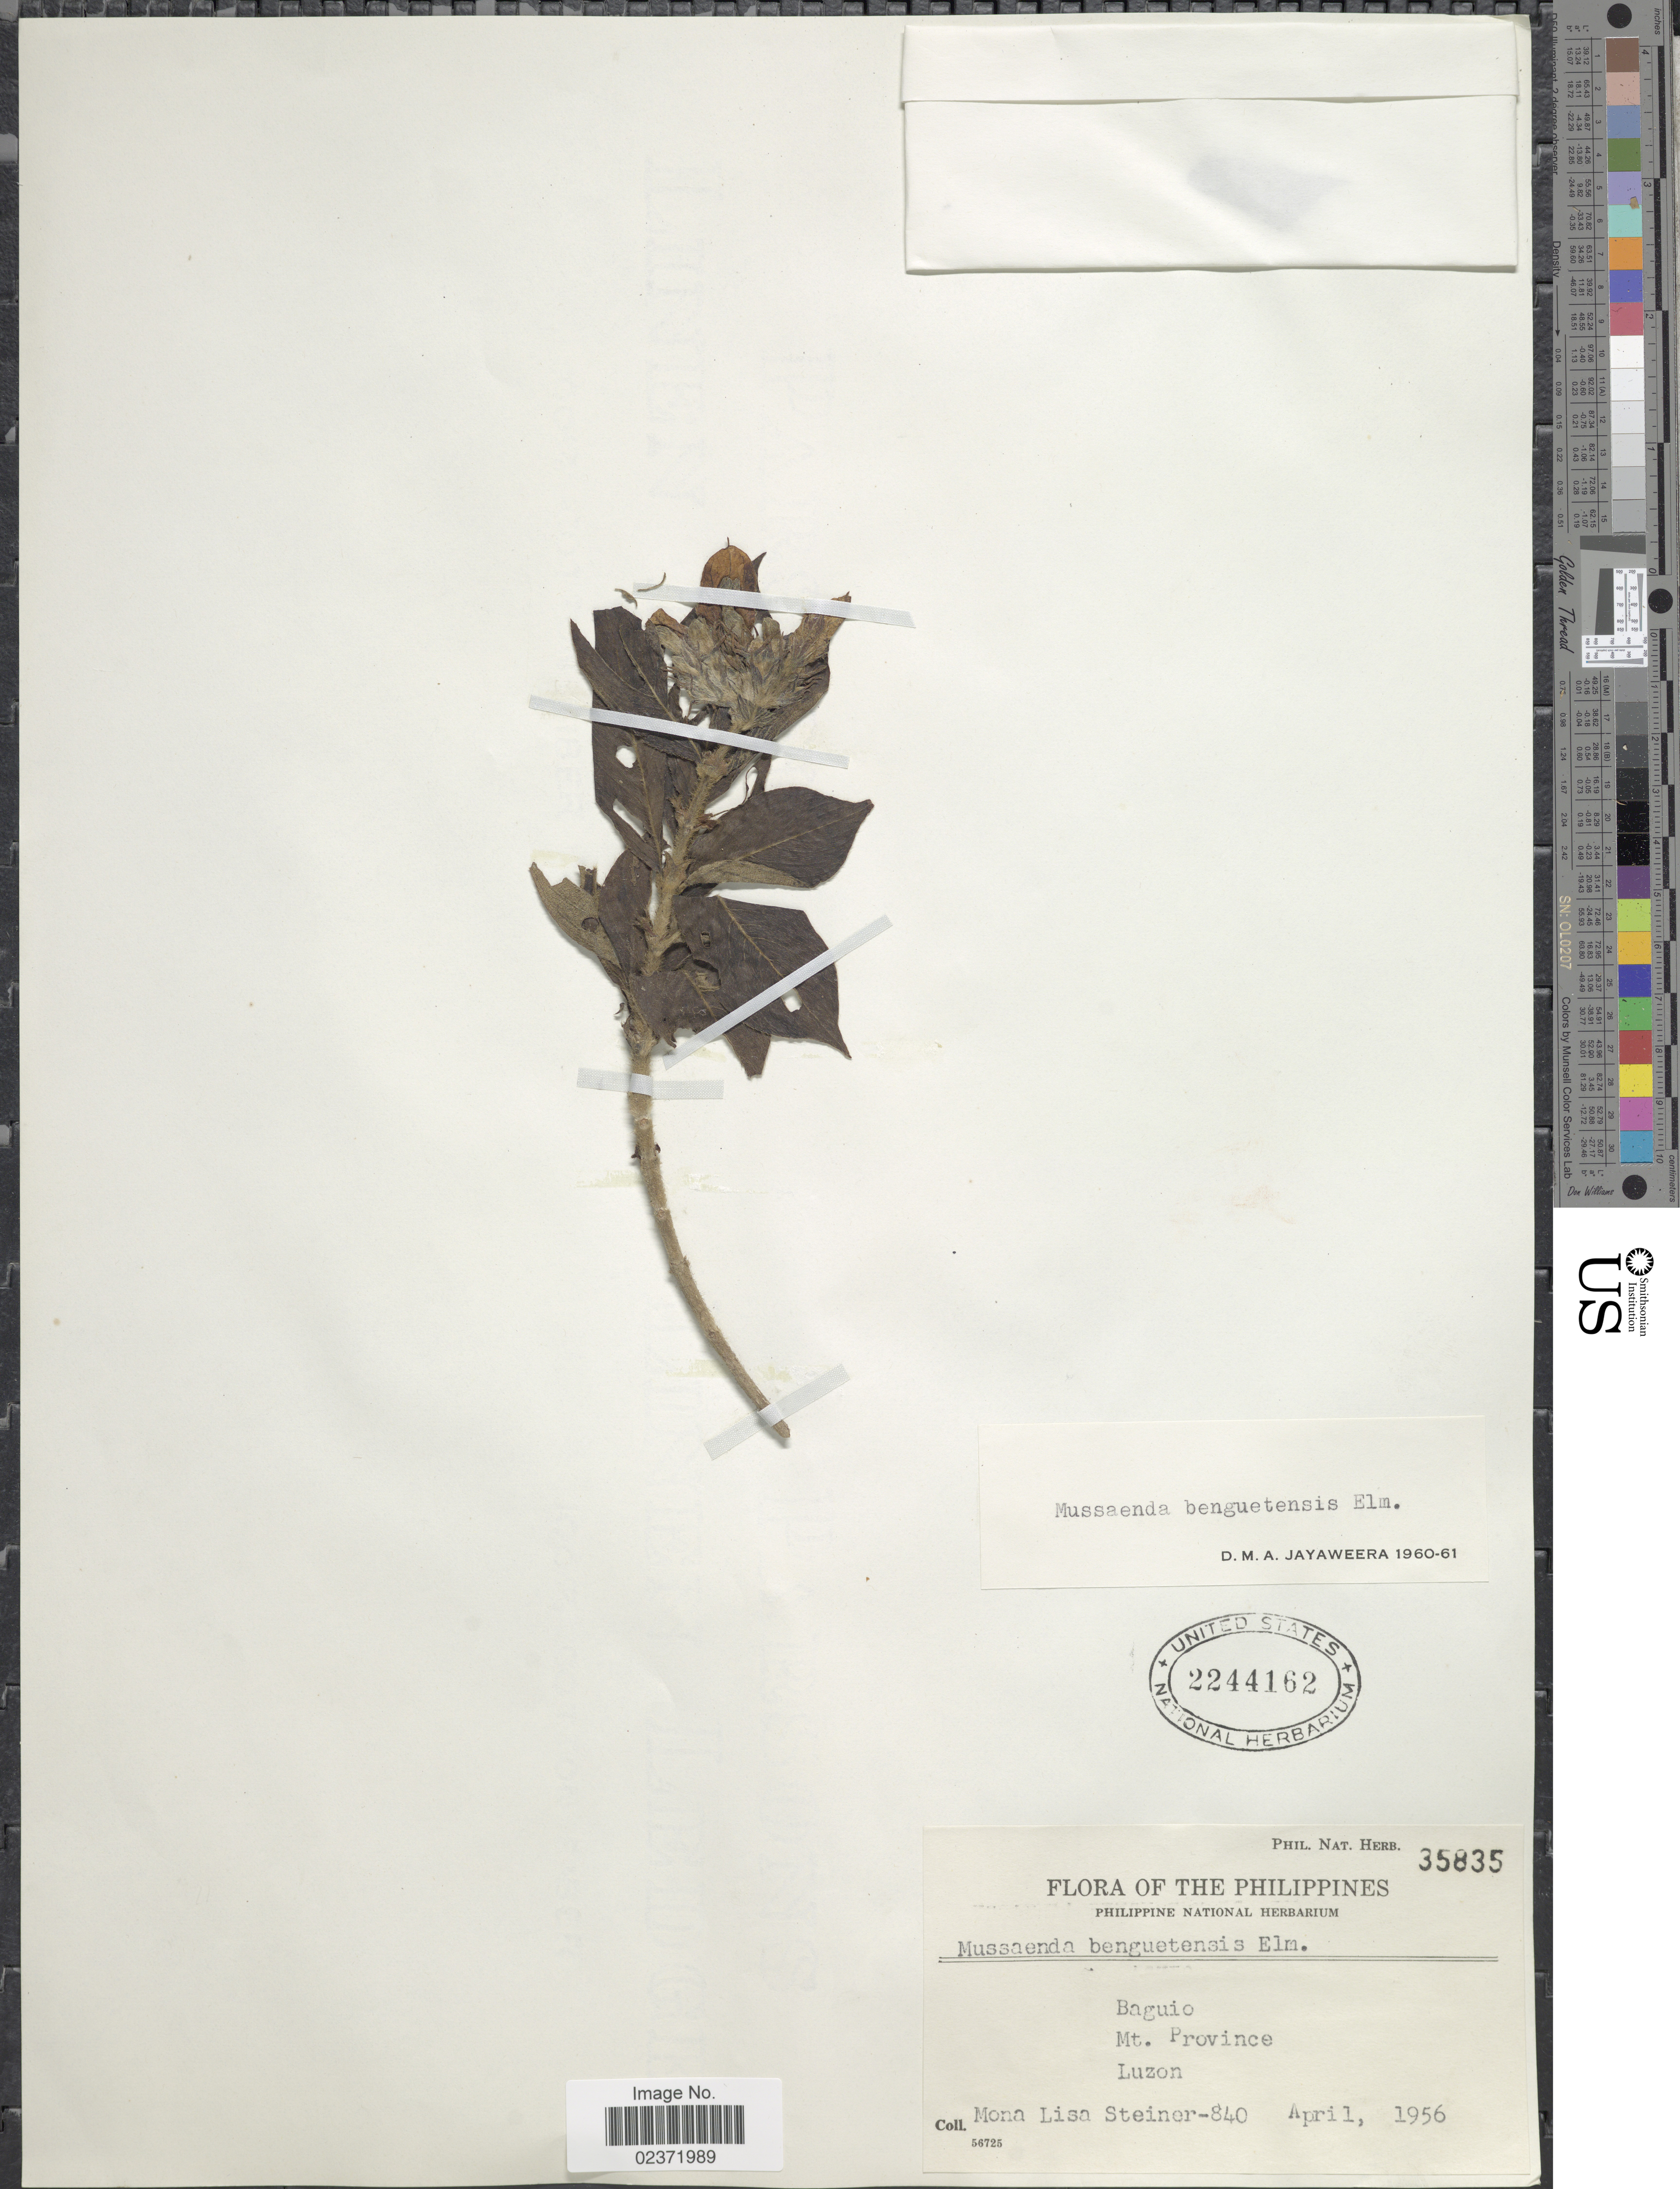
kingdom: Plantae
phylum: Tracheophyta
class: Magnoliopsida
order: Gentianales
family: Rubiaceae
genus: Mussaenda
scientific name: Mussaenda benguetensis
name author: Elmer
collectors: M. Steiner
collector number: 840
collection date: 1956-04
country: Philippines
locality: Baguio, Mt. Province, Luzon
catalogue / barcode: US 2244162